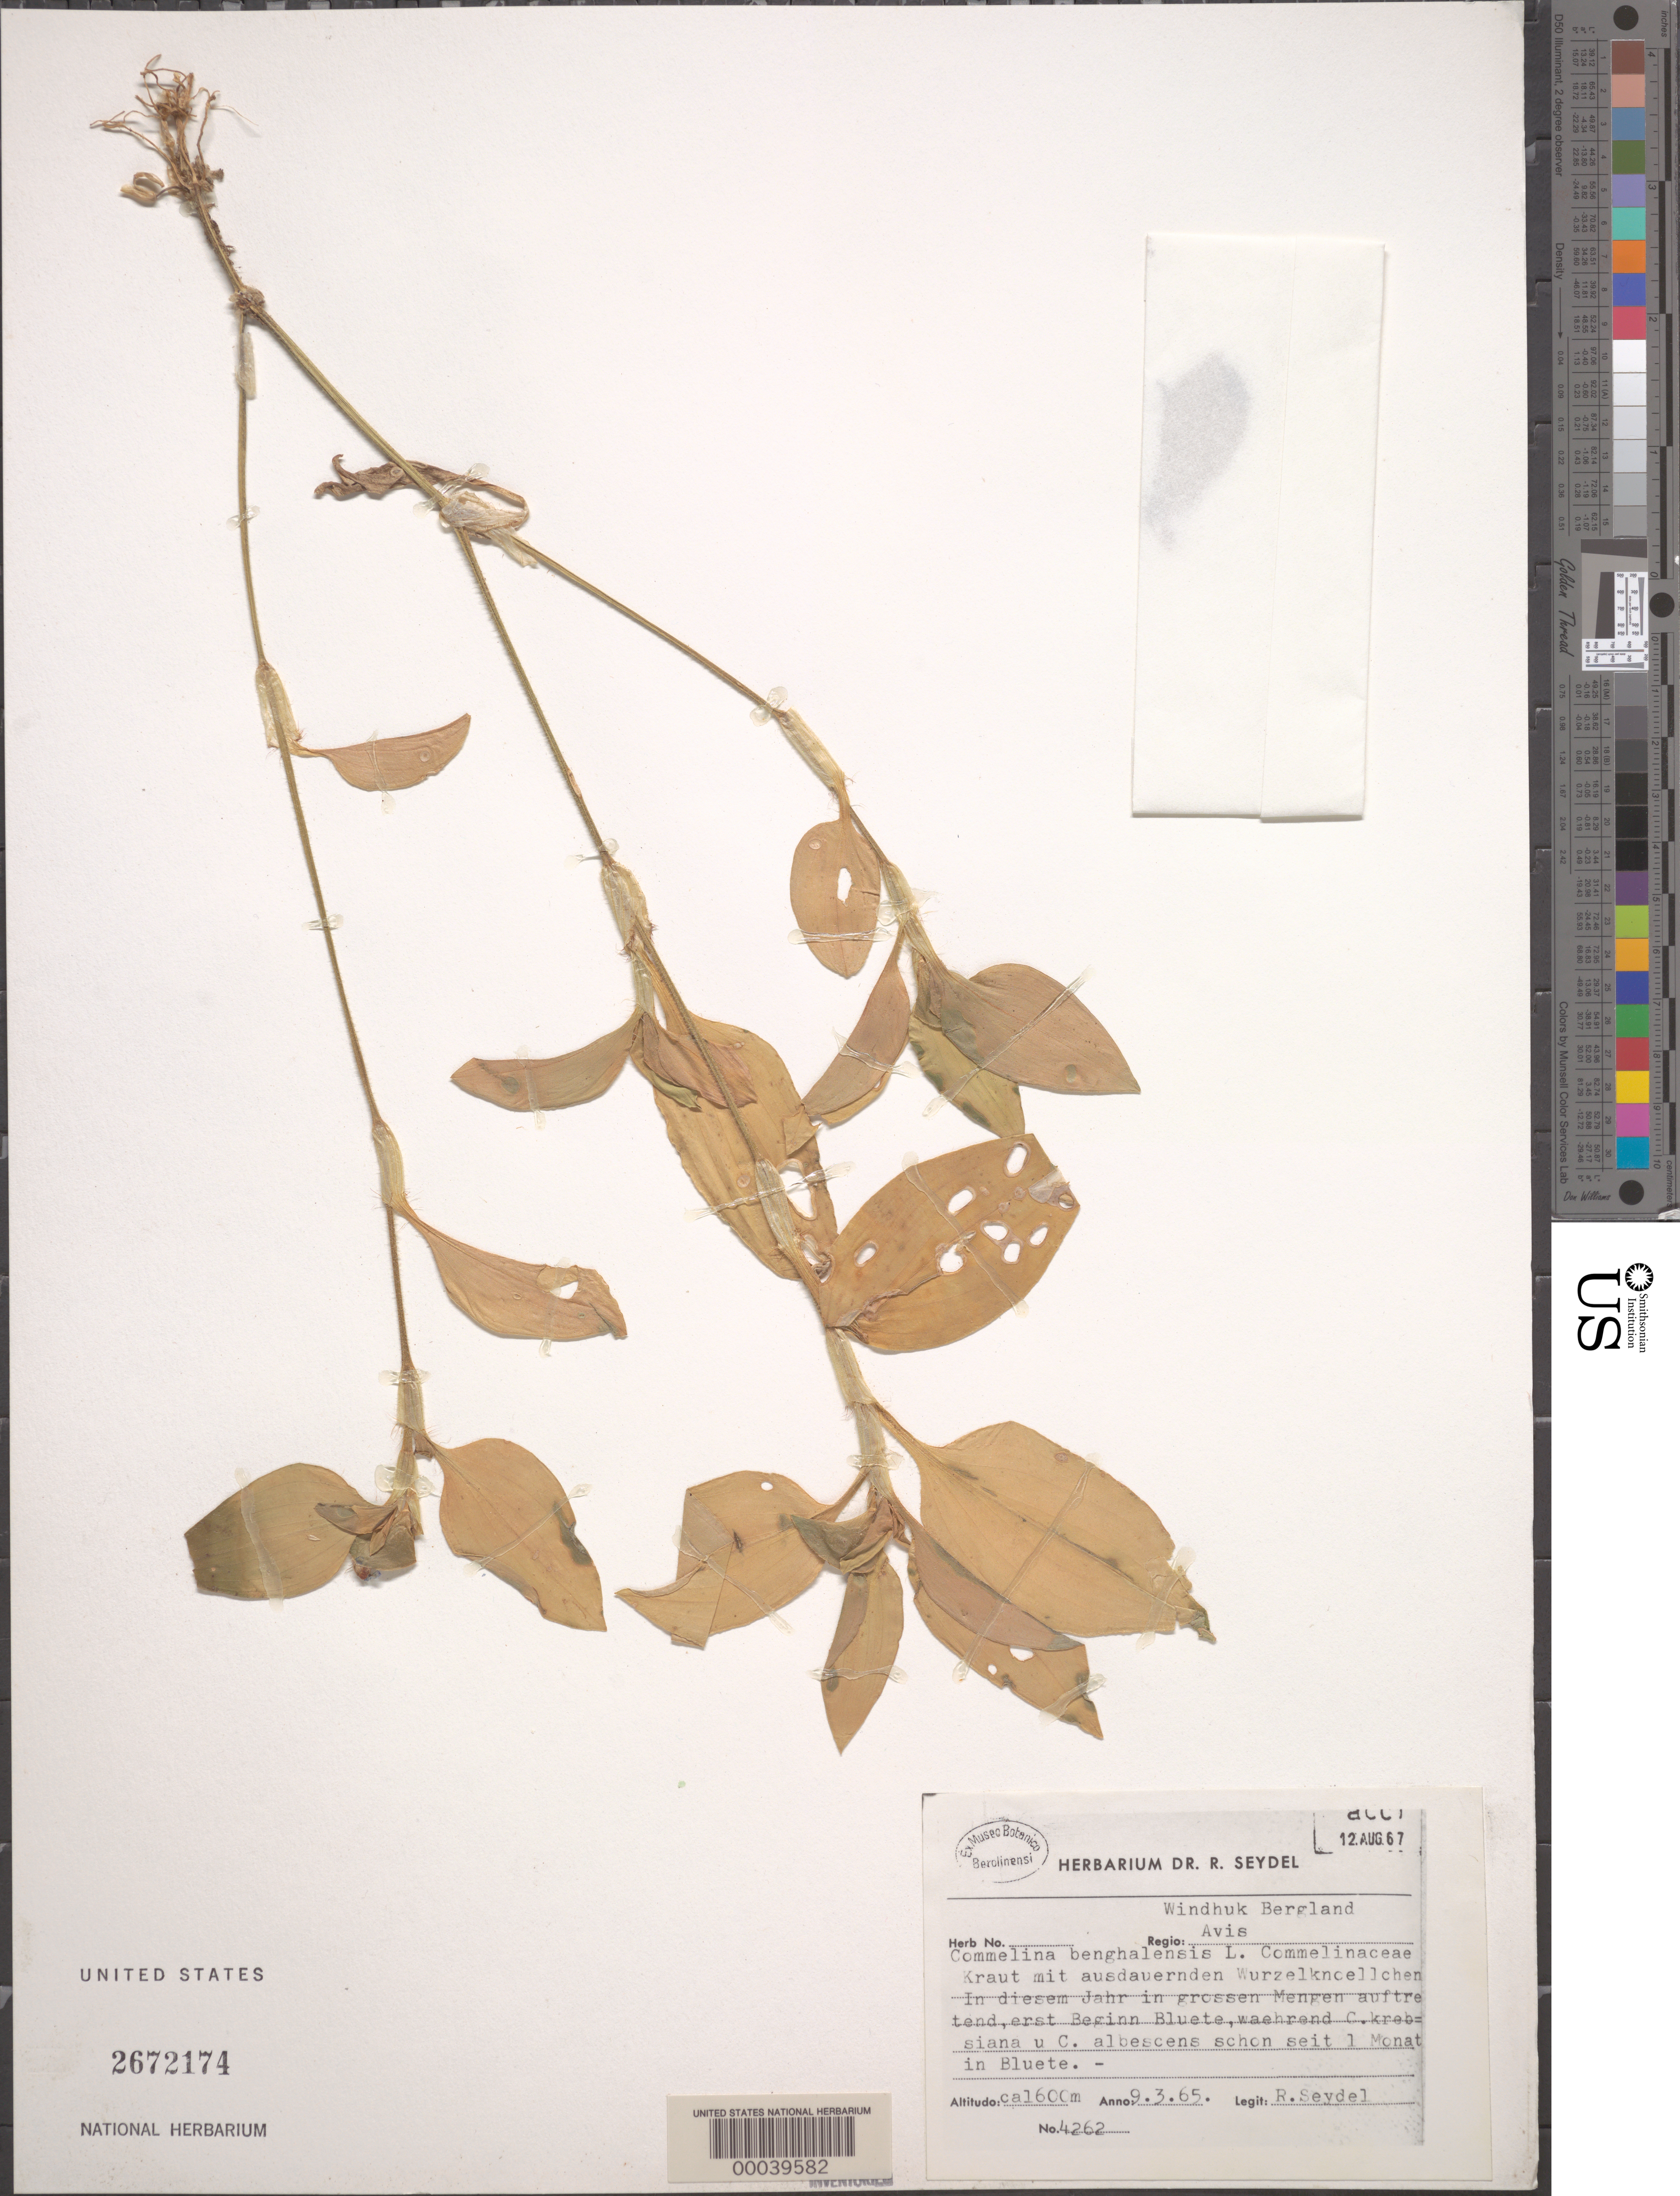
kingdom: Plantae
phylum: Tracheophyta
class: Liliopsida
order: Commelinales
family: Commelinaceae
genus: Commelina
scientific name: Commelina benghalensis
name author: L.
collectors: R. Seydel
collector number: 4262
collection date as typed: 09 Mar 1965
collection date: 1965-03-09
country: Panama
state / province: Chiriquí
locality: Around San Felix.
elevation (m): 1600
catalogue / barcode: US 2672174